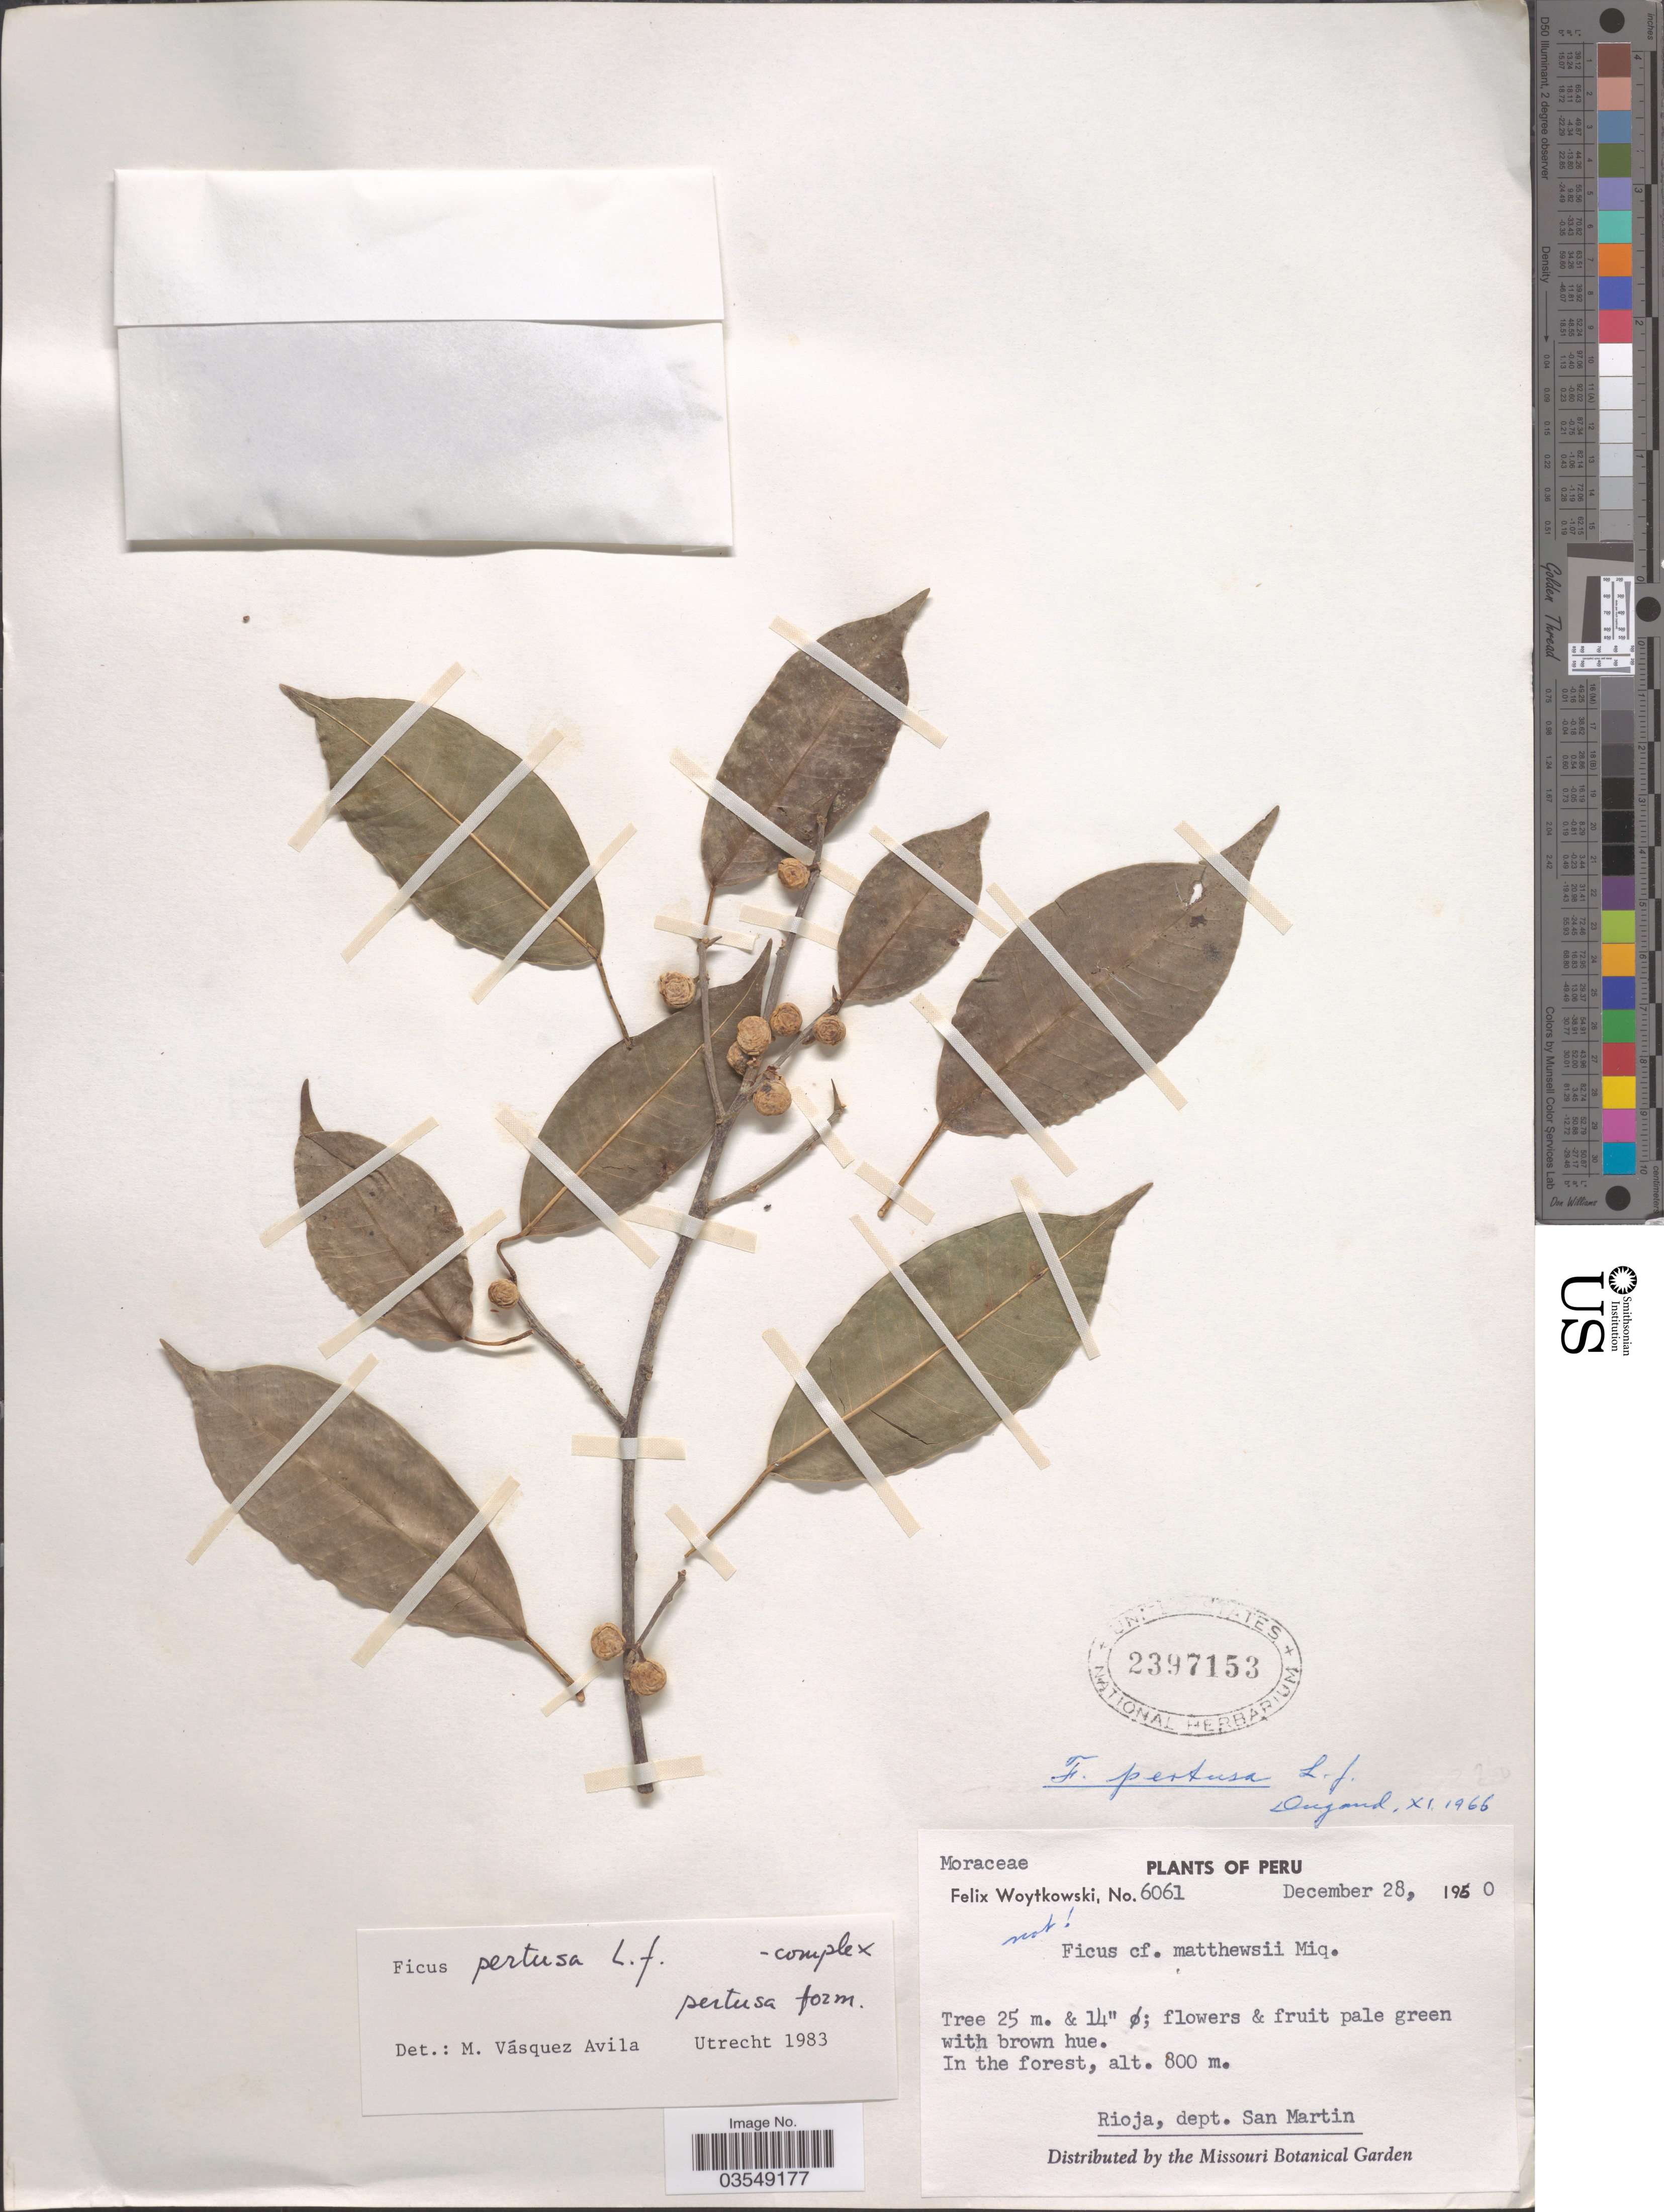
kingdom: Plantae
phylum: Tracheophyta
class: Magnoliopsida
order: Rosales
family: Moraceae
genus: Ficus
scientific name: Ficus pertusa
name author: L. f.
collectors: F. Woytkowski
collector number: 6061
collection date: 1960-12-28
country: Peru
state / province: San Martín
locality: Rioja, dept. San Martin.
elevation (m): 800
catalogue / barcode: US 2397153